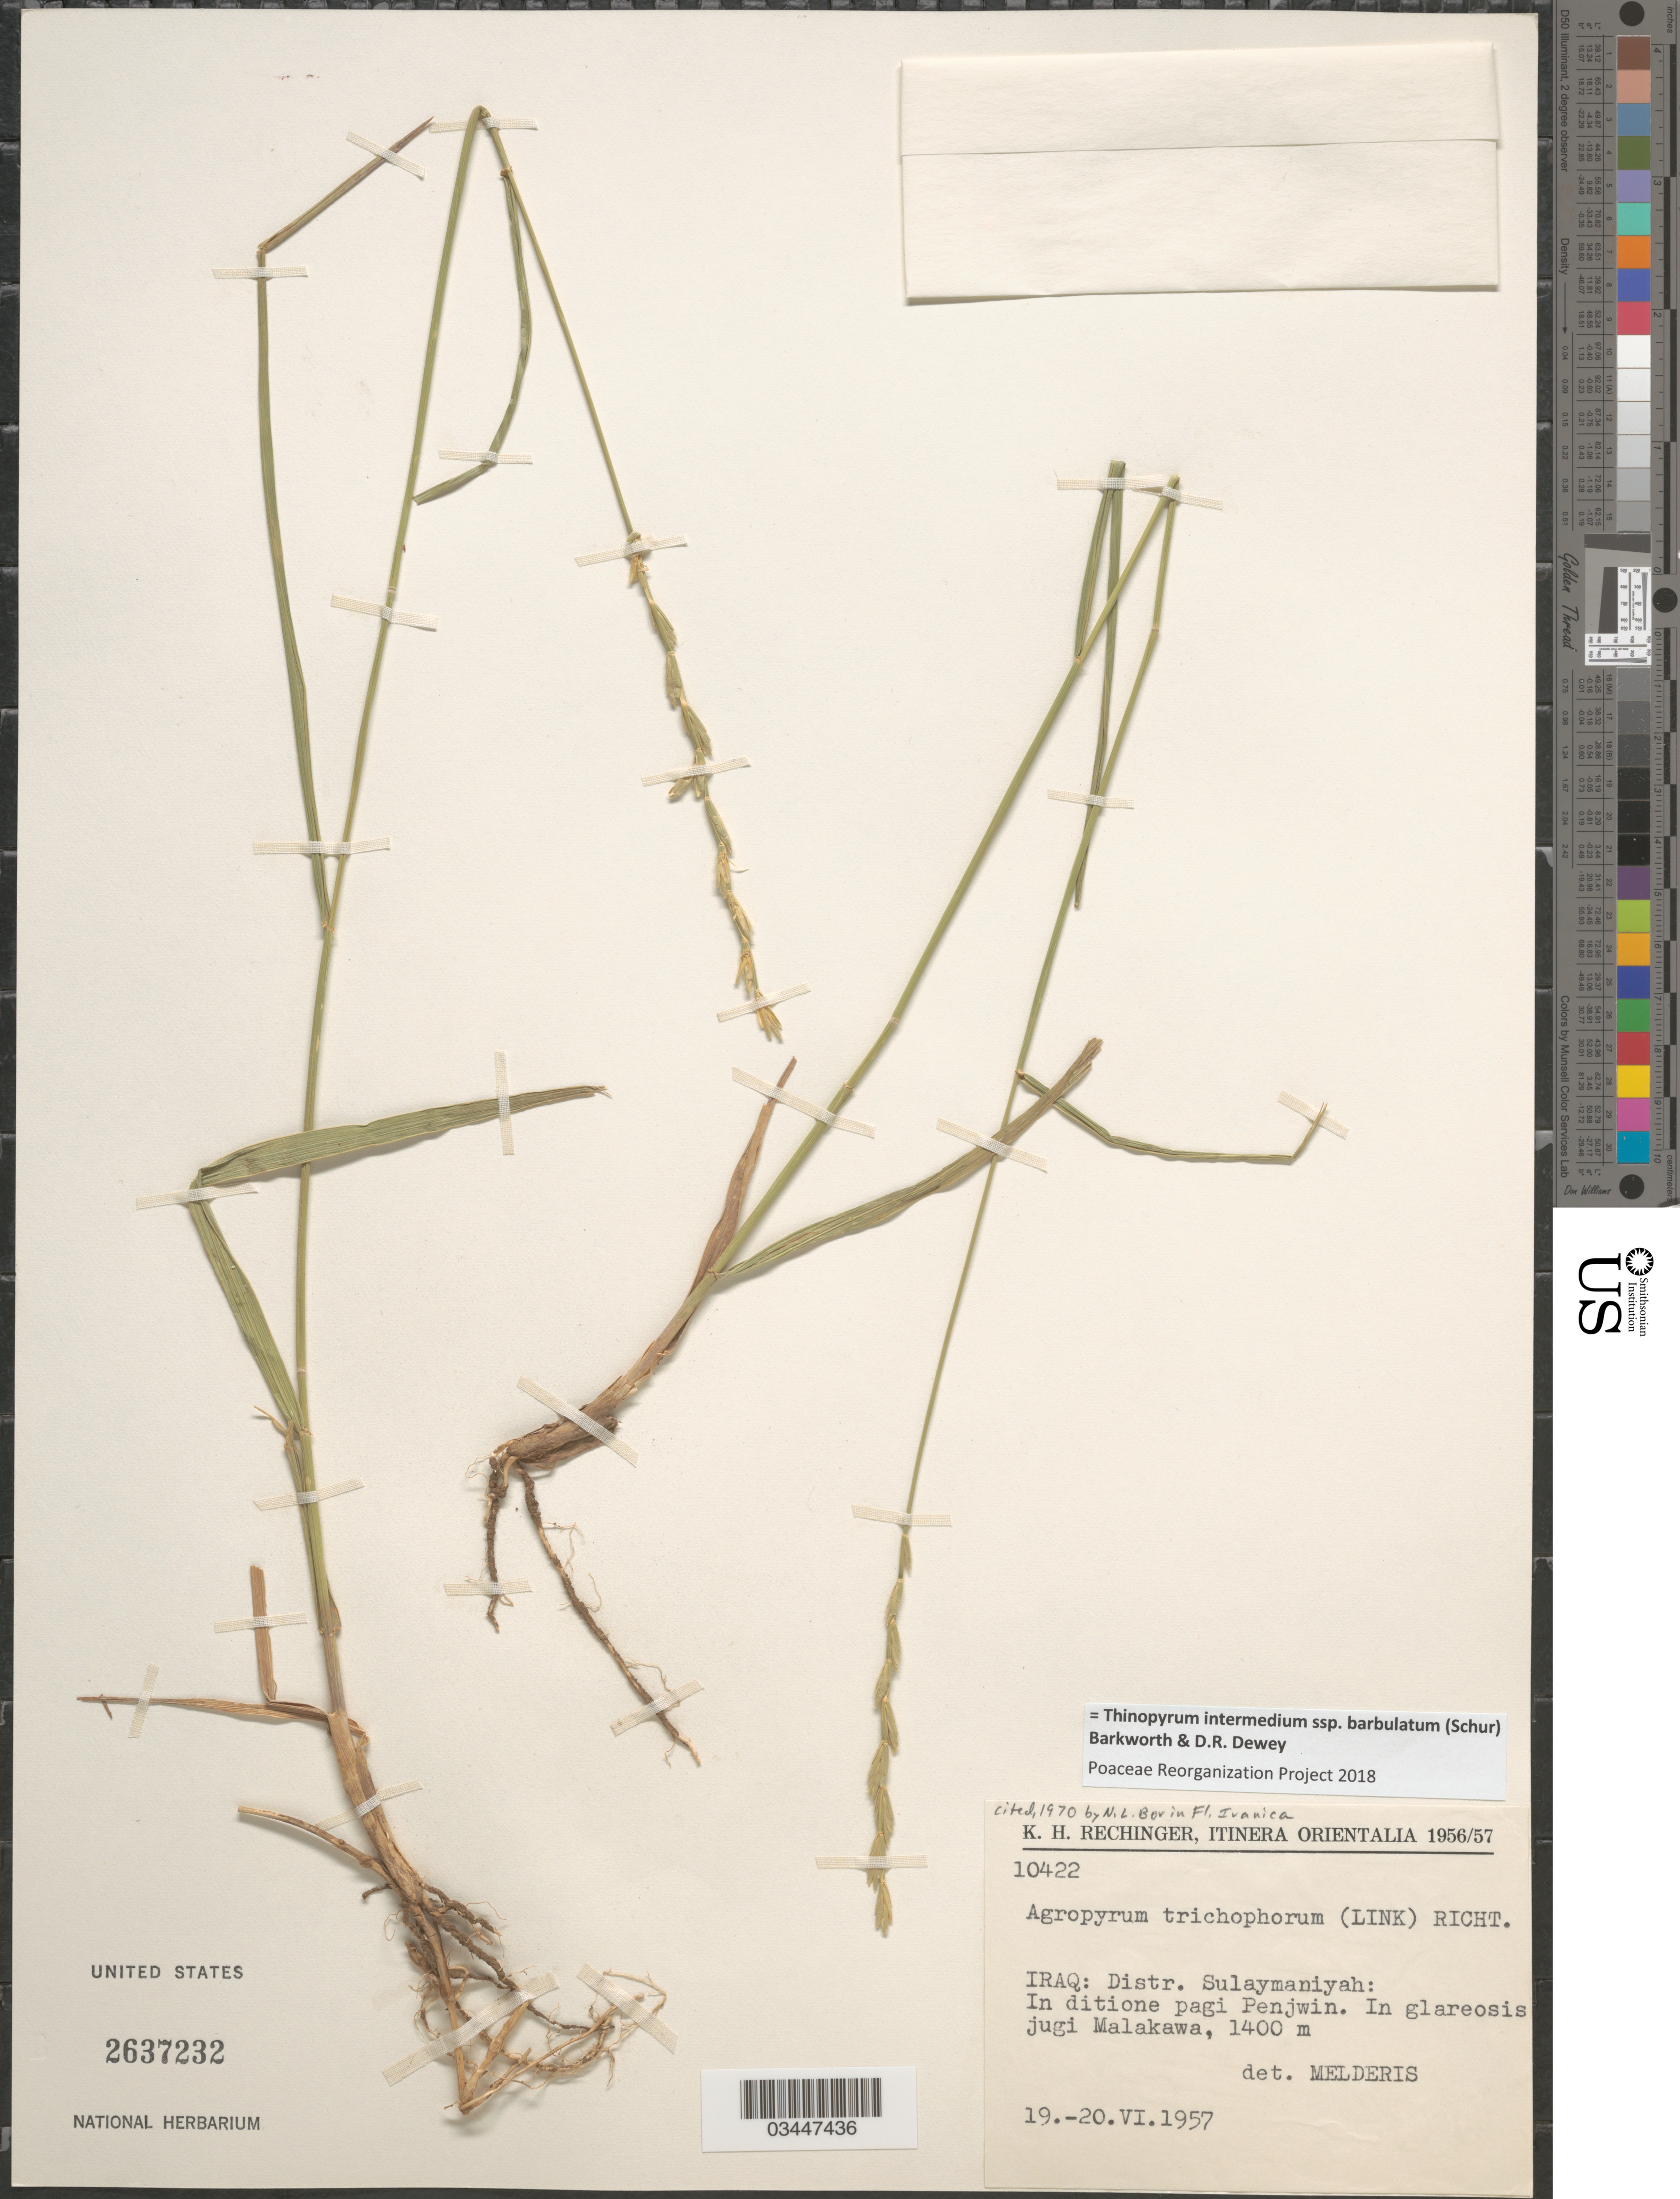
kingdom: Plantae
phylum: Tracheophyta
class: Liliopsida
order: Poales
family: Poaceae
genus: Thinopyrum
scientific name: Thinopyrum intermedium subsp. barbulatum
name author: (Schur) Barkworth & Dewey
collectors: K. H. Rechinger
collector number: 10422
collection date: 1957-06-19/1957-06-20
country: Iraq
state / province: As Sulaymānīyah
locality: Itinera Orientalia 1956/57. Distr. Sulaymaniyah: In ditione pagi Penjwin. In glareosis jugi Malakawa.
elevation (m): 1400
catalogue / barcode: US 2637232